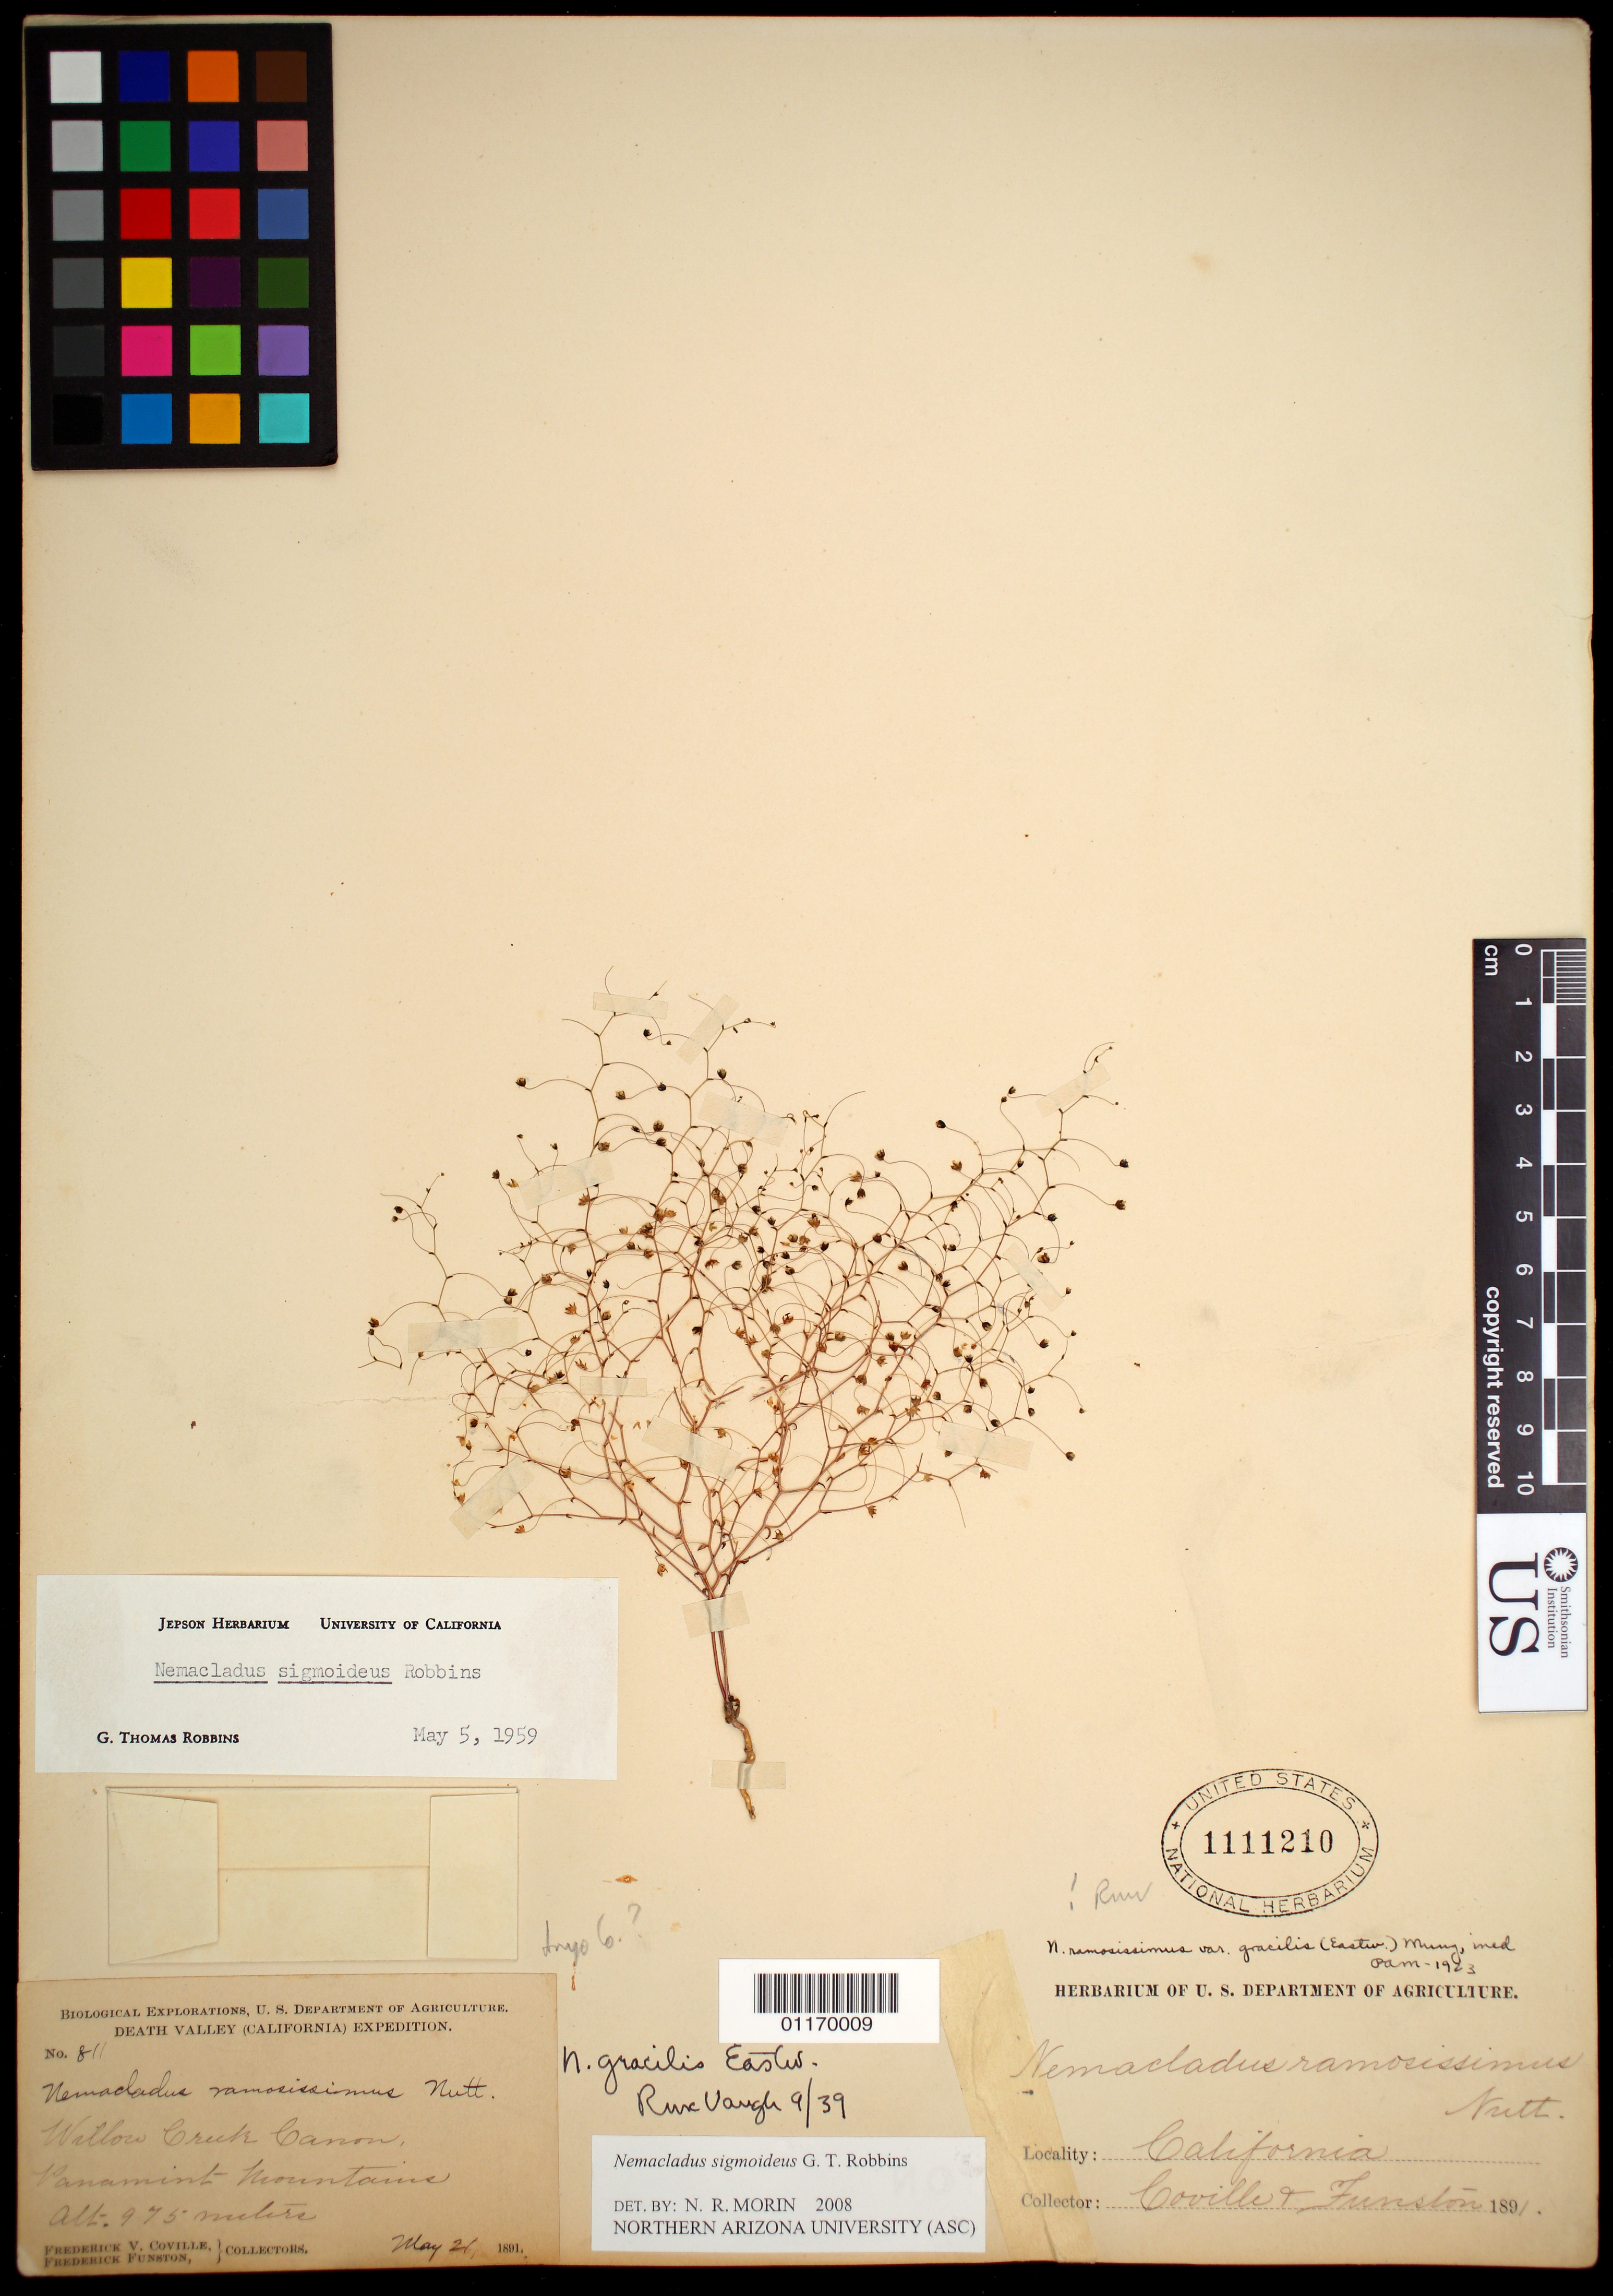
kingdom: Plantae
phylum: Tracheophyta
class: Magnoliopsida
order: Asterales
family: Campanulaceae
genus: Nemacladus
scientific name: Nemacladus sigmoideus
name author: G.T. Robbins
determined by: Morin, N. R., (ASC)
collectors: F. V. Coville & F. Funston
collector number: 811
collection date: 1891-05-21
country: United States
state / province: California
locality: Willow Creek Canyon, Panamint Mountains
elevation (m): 975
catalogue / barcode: US 1111210